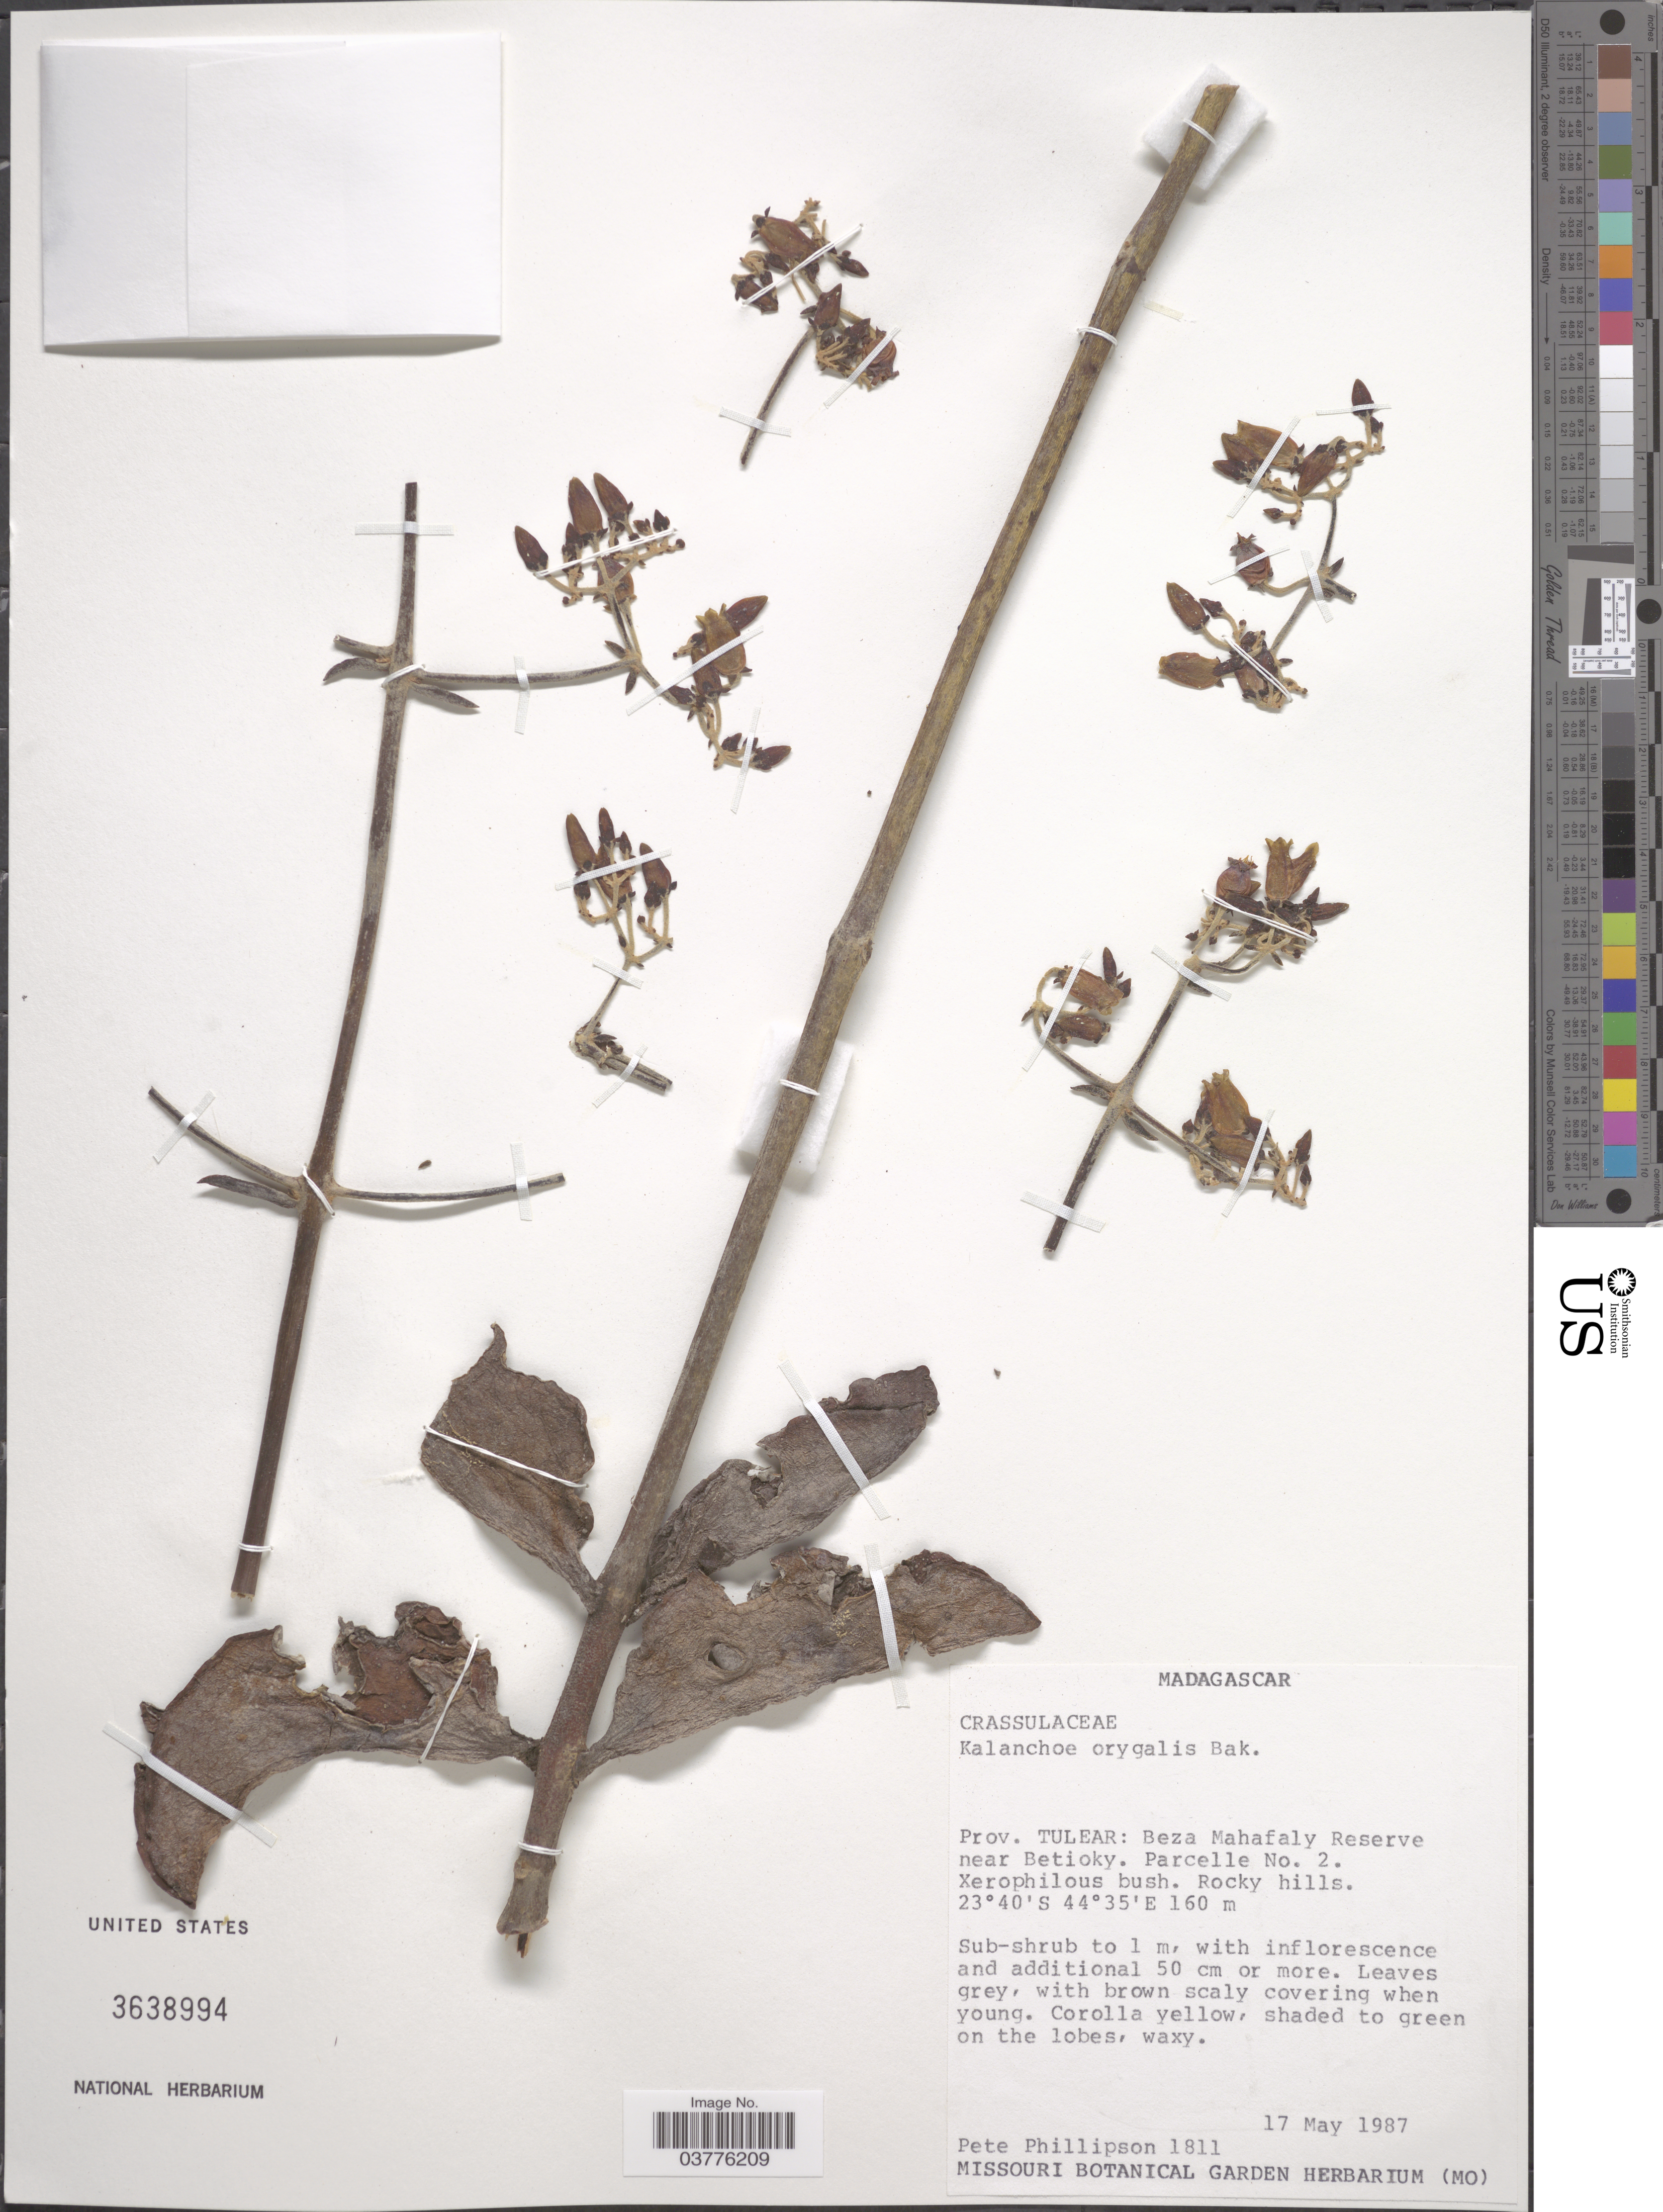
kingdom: Plantae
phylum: Tracheophyta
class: Magnoliopsida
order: Saxifragales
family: Crassulaceae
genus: Kalanchoe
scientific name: Kalanchoe orgyalis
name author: Baker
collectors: P. B. Phillipson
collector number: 1811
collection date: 1987-05-17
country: Madagascar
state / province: Atsimo-Andrefana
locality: Prov. Tulear: Beza Mahafaly Reserve near Betioky. Parcelle No. 2.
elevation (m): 160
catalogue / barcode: US 3638994